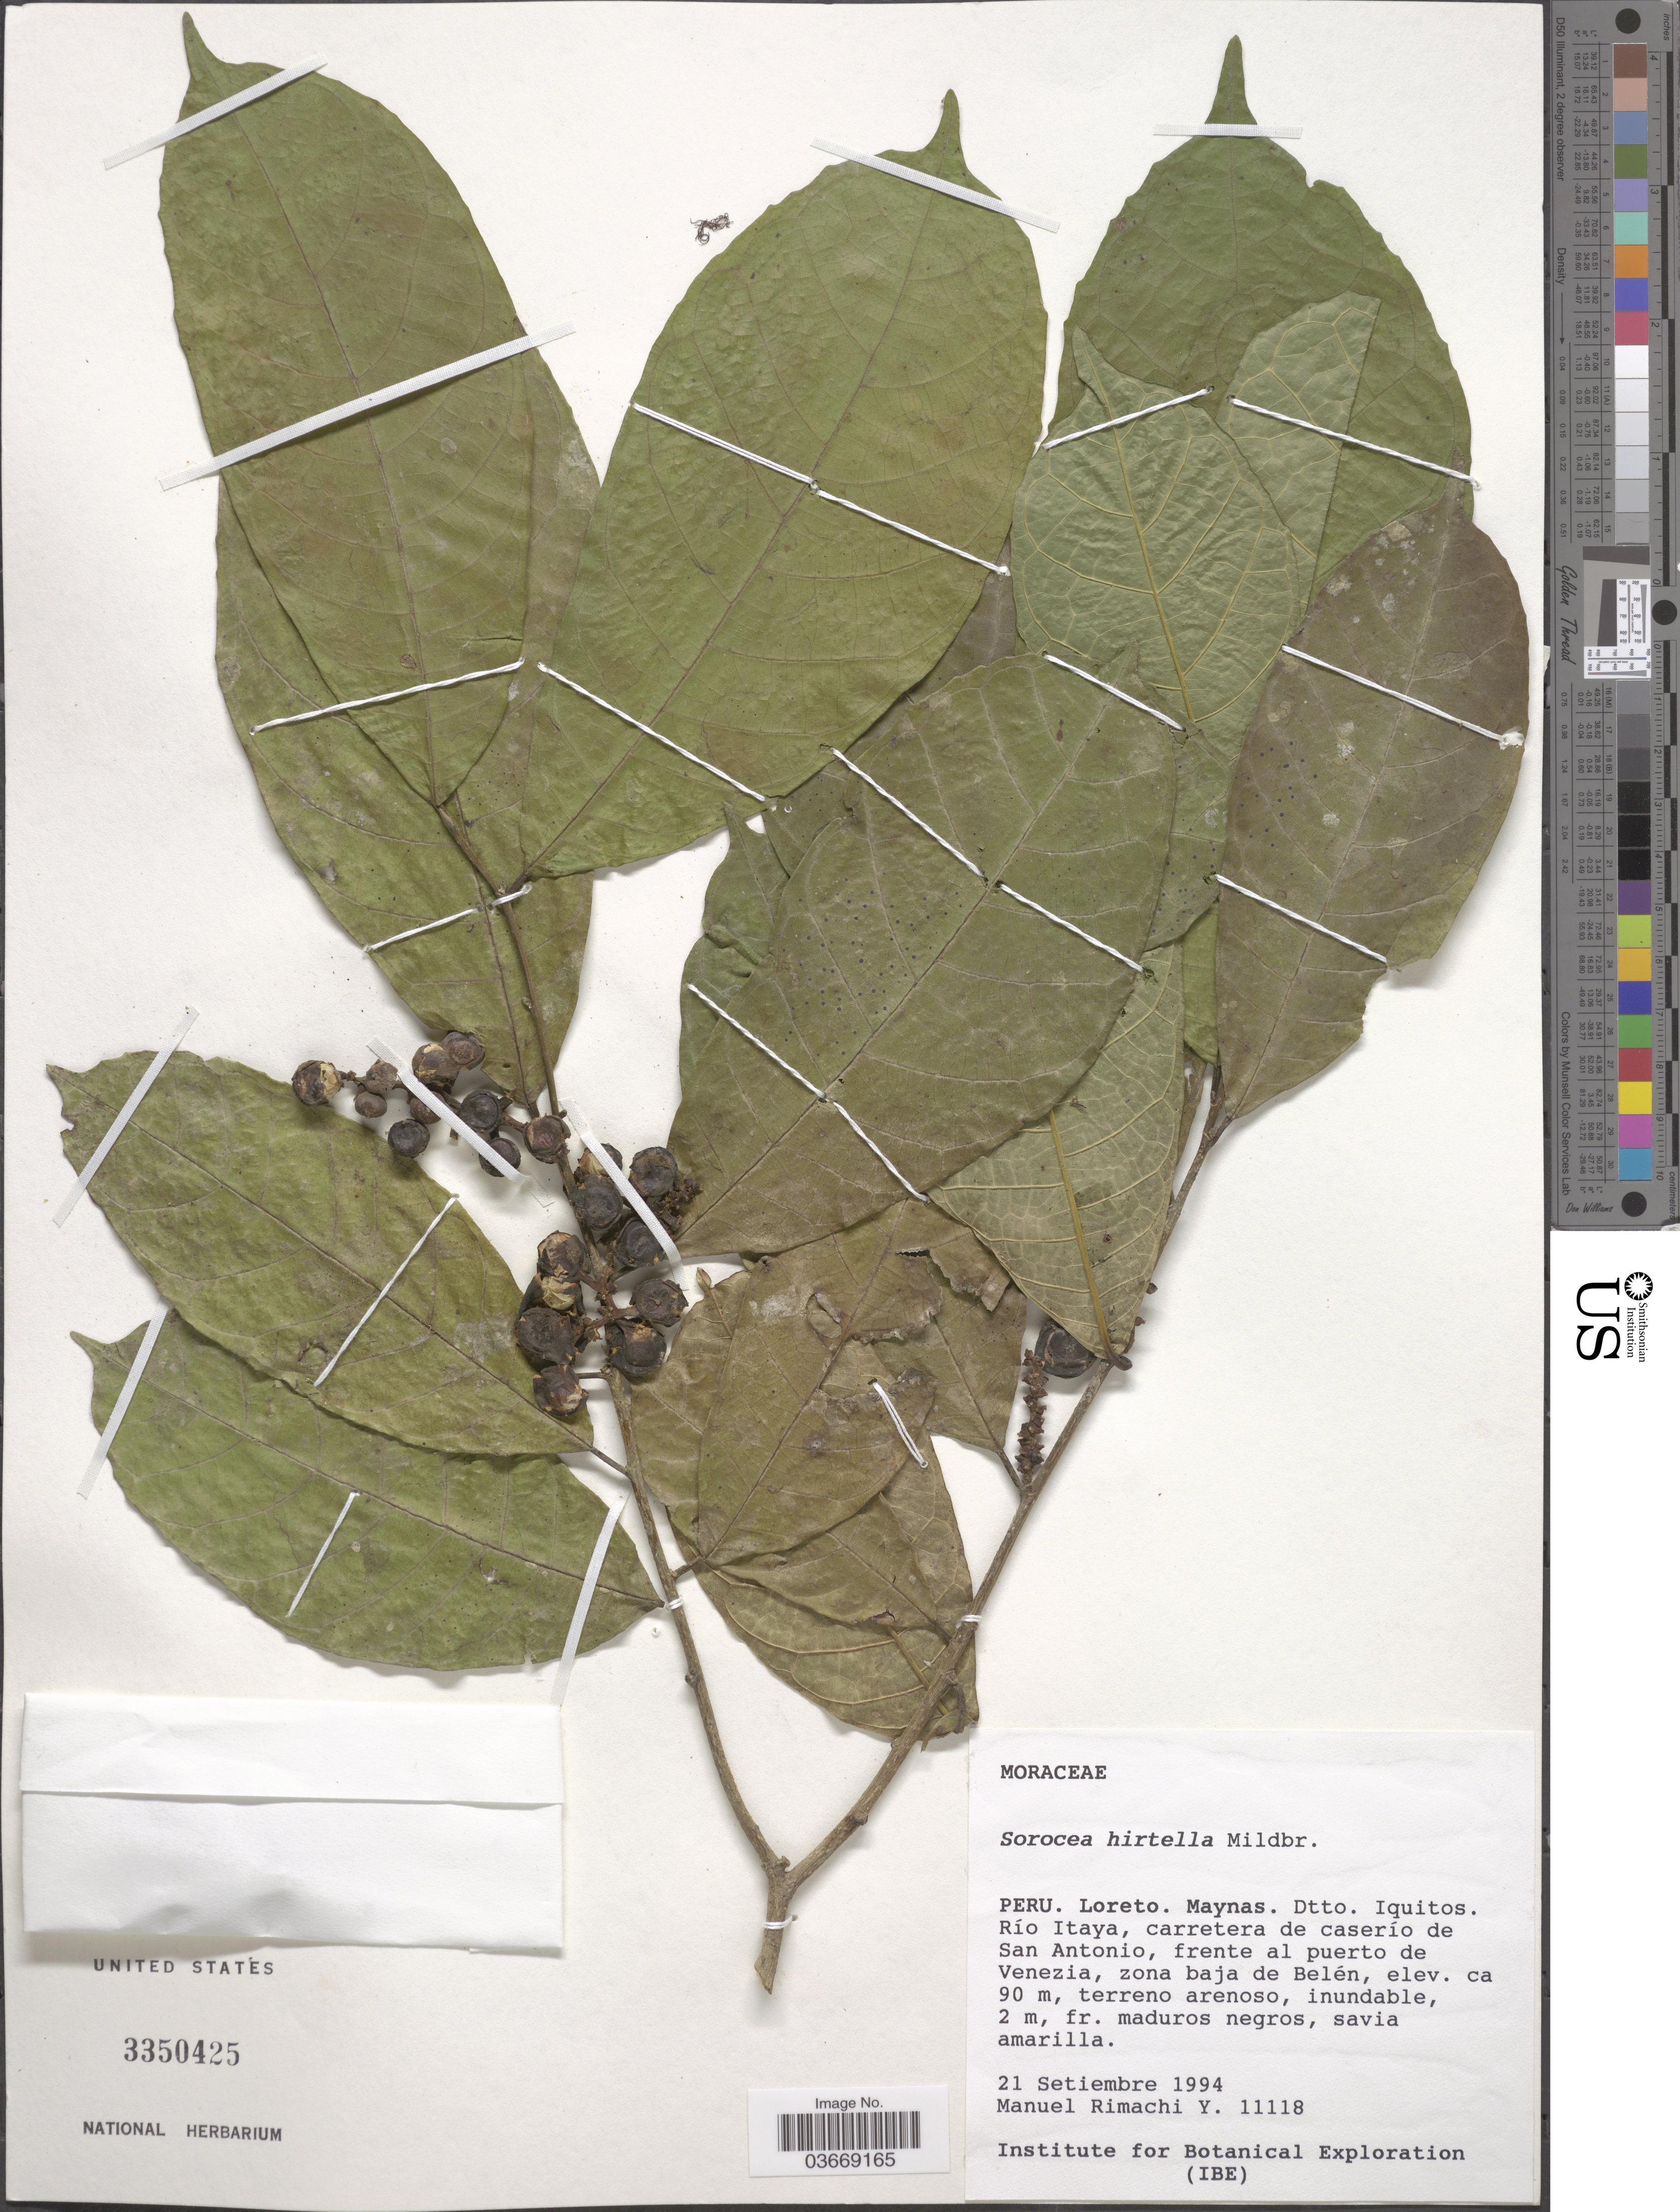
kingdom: Plantae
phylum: Tracheophyta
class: Magnoliopsida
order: Rosales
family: Moraceae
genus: Sorocea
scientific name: Sorocea hirtella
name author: Mildbr.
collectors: M. Rimachi Y.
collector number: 11118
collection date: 1994-09-21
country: Peru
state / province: Loreto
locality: Maynas. Dtto. Iquitos. Río Itaya, carretera de caserío de San Antonio, frente al puerto de Venezia, zona baja de Belén.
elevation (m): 90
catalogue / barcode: US 3350425